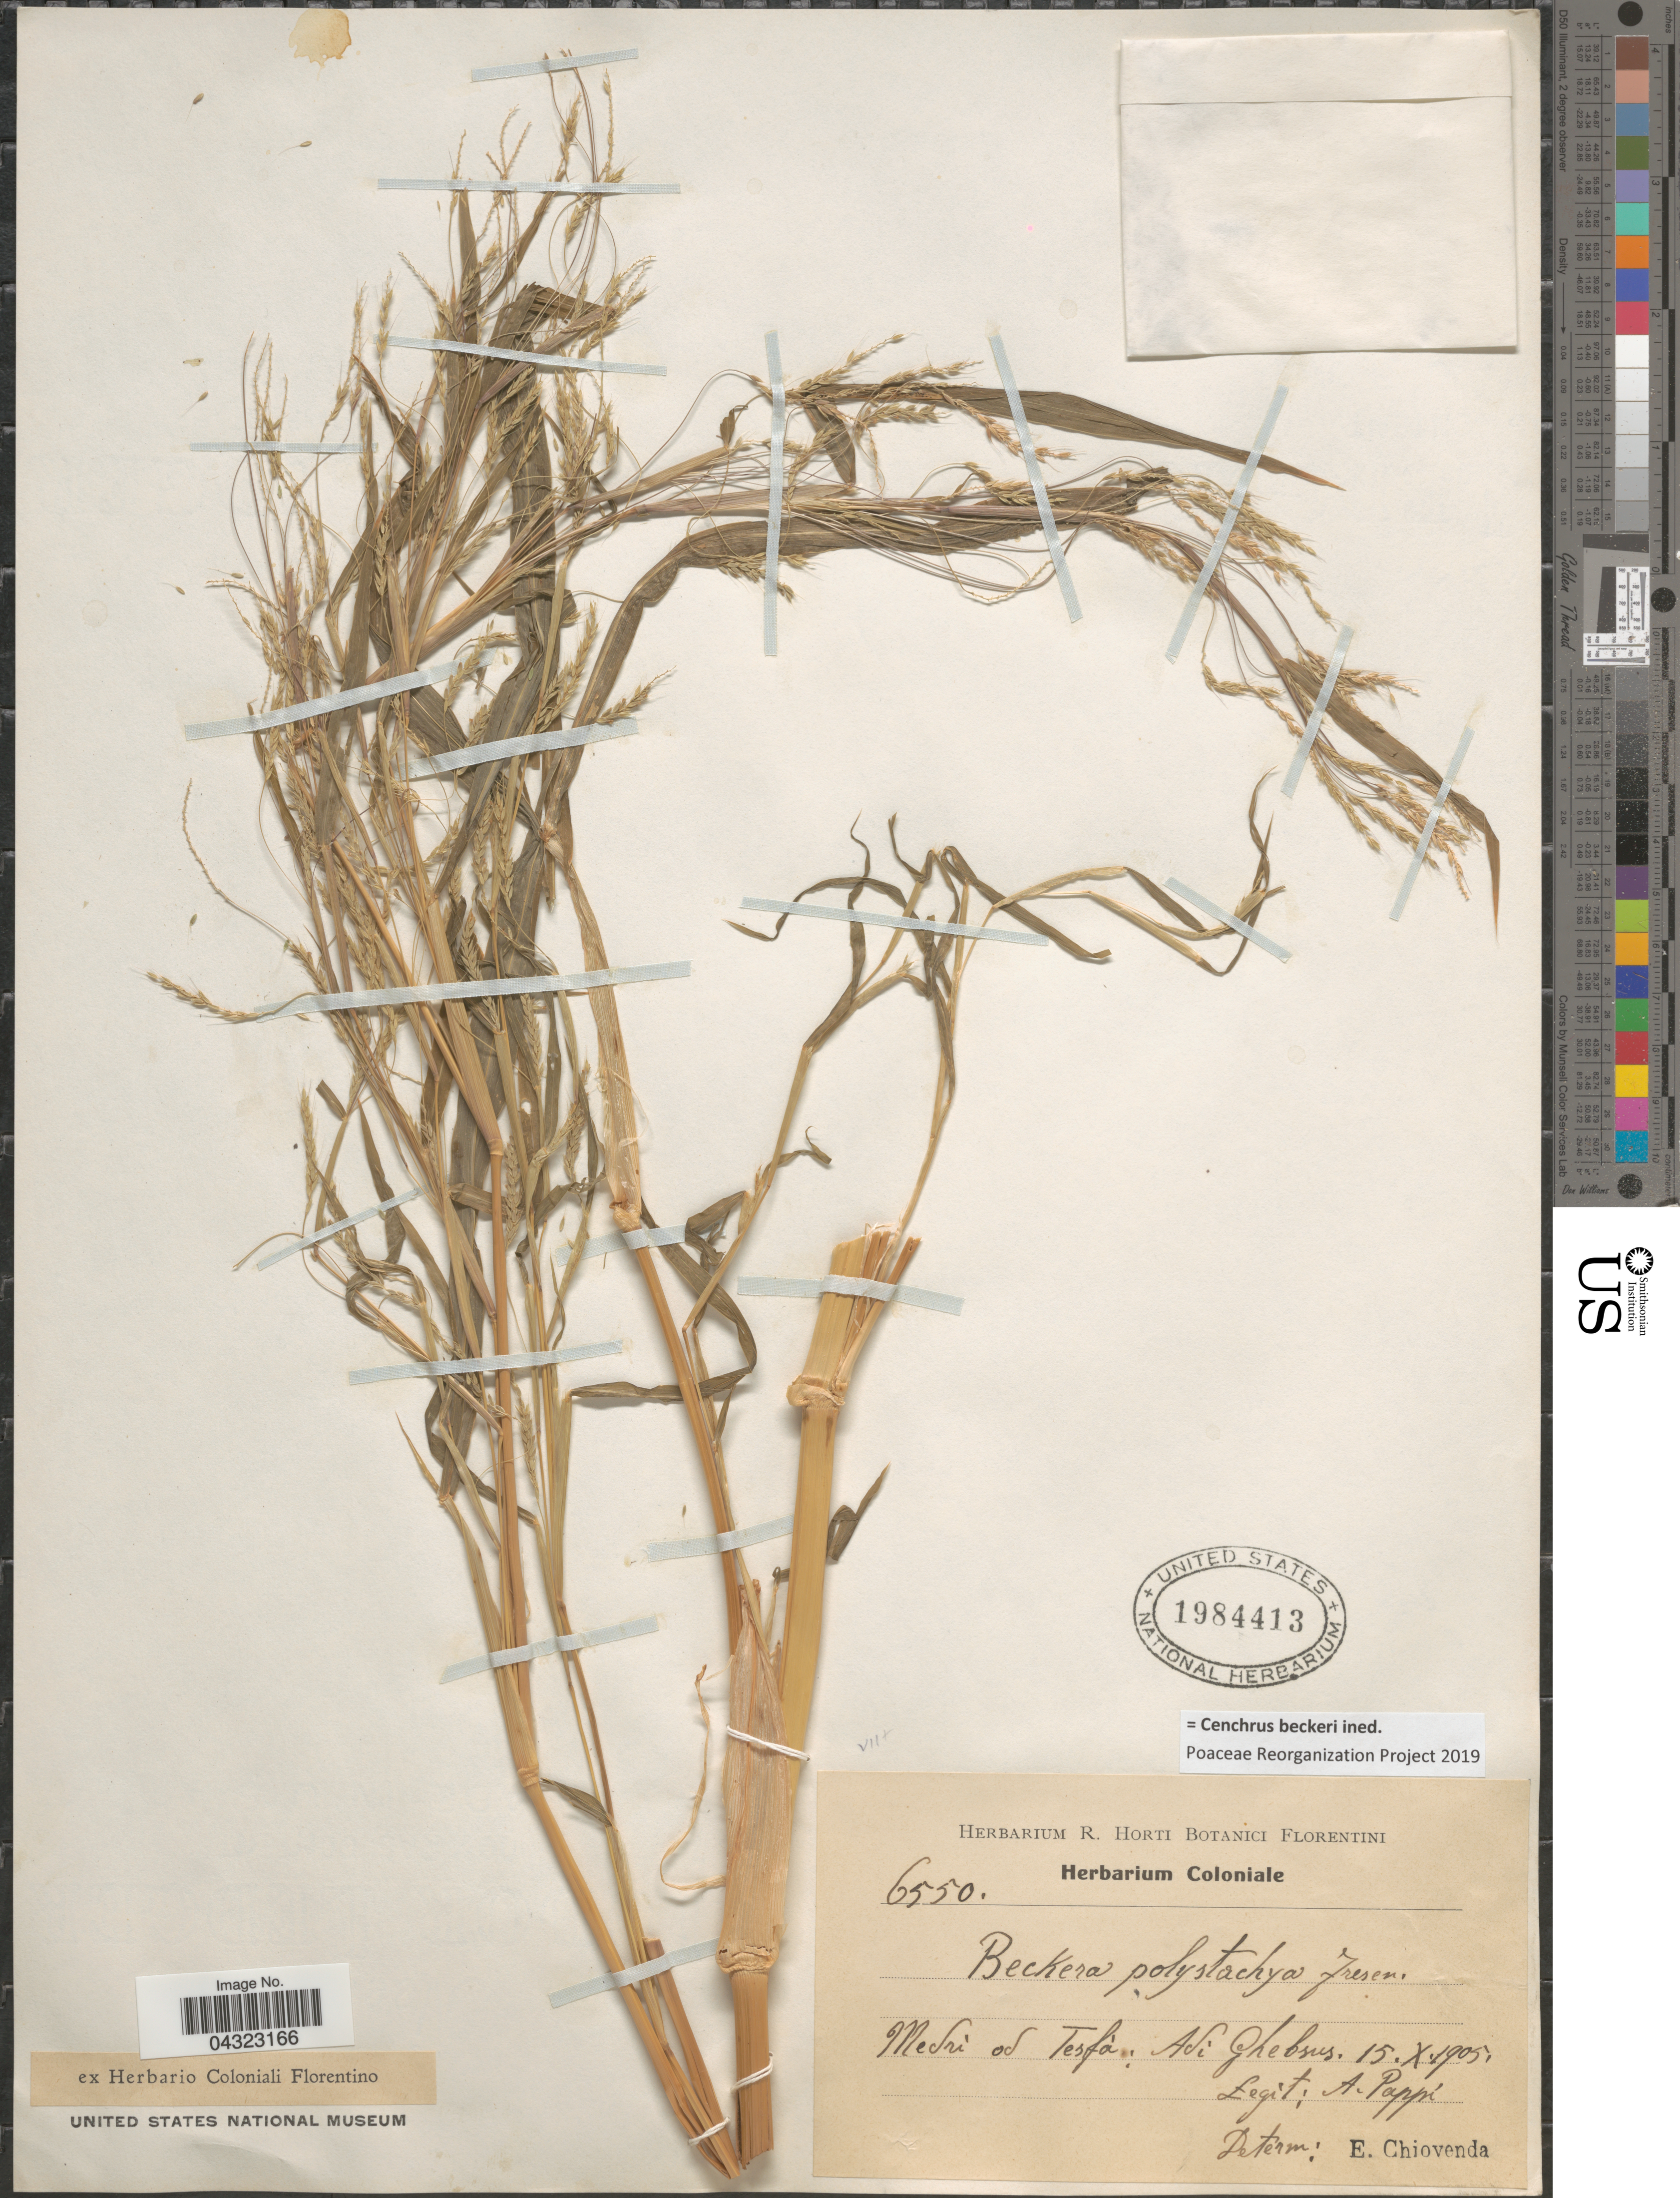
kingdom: Plantae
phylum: Tracheophyta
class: Liliopsida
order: Poales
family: Poaceae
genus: Cenchrus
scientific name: Cenchrus beckerii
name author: ined prp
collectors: A. Pappi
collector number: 6550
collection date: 1905-10-15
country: Eritrea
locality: Medri ad Tesfa: Adi Ghebsus.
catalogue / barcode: US 1984413